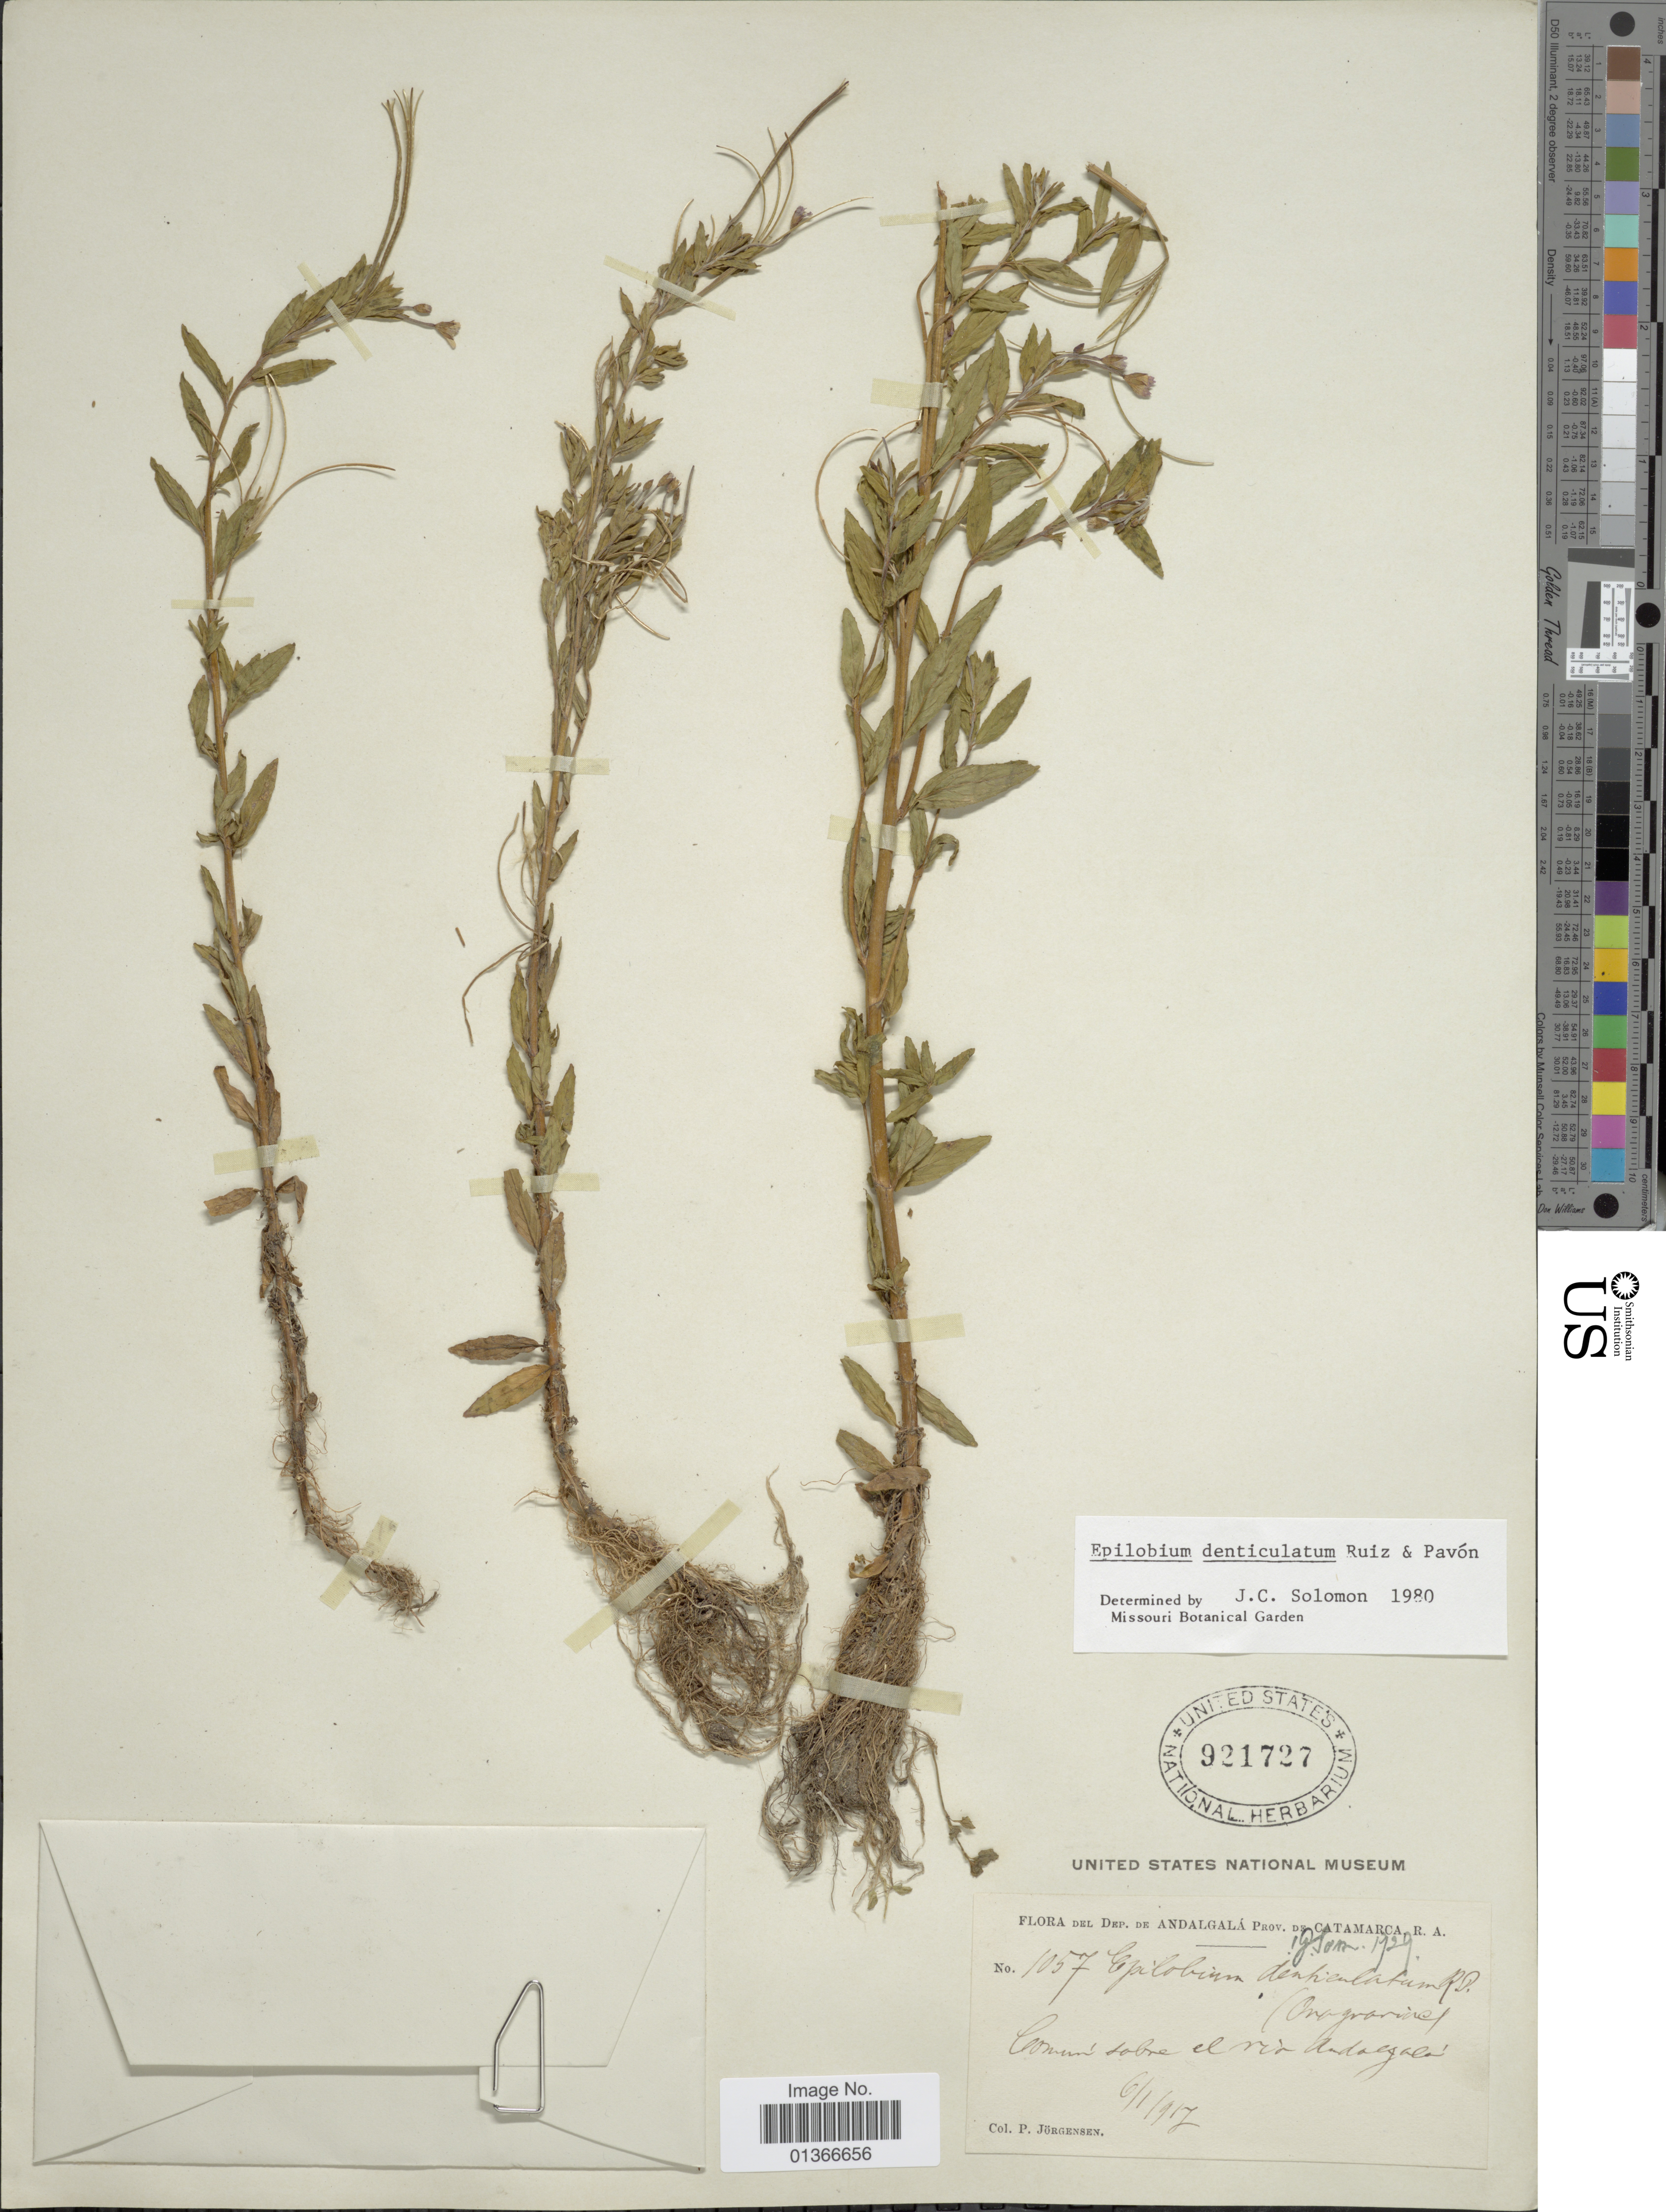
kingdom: Plantae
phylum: Tracheophyta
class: Magnoliopsida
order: Myrtales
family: Onagraceae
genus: Epilobium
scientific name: Epilobium denticulatum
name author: Ruiz & Pav.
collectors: P. Jörgensen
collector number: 1057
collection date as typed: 917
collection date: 1917-01-06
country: Argentina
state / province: Catamarca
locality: Dep. de Andalgalá.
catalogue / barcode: US 921727